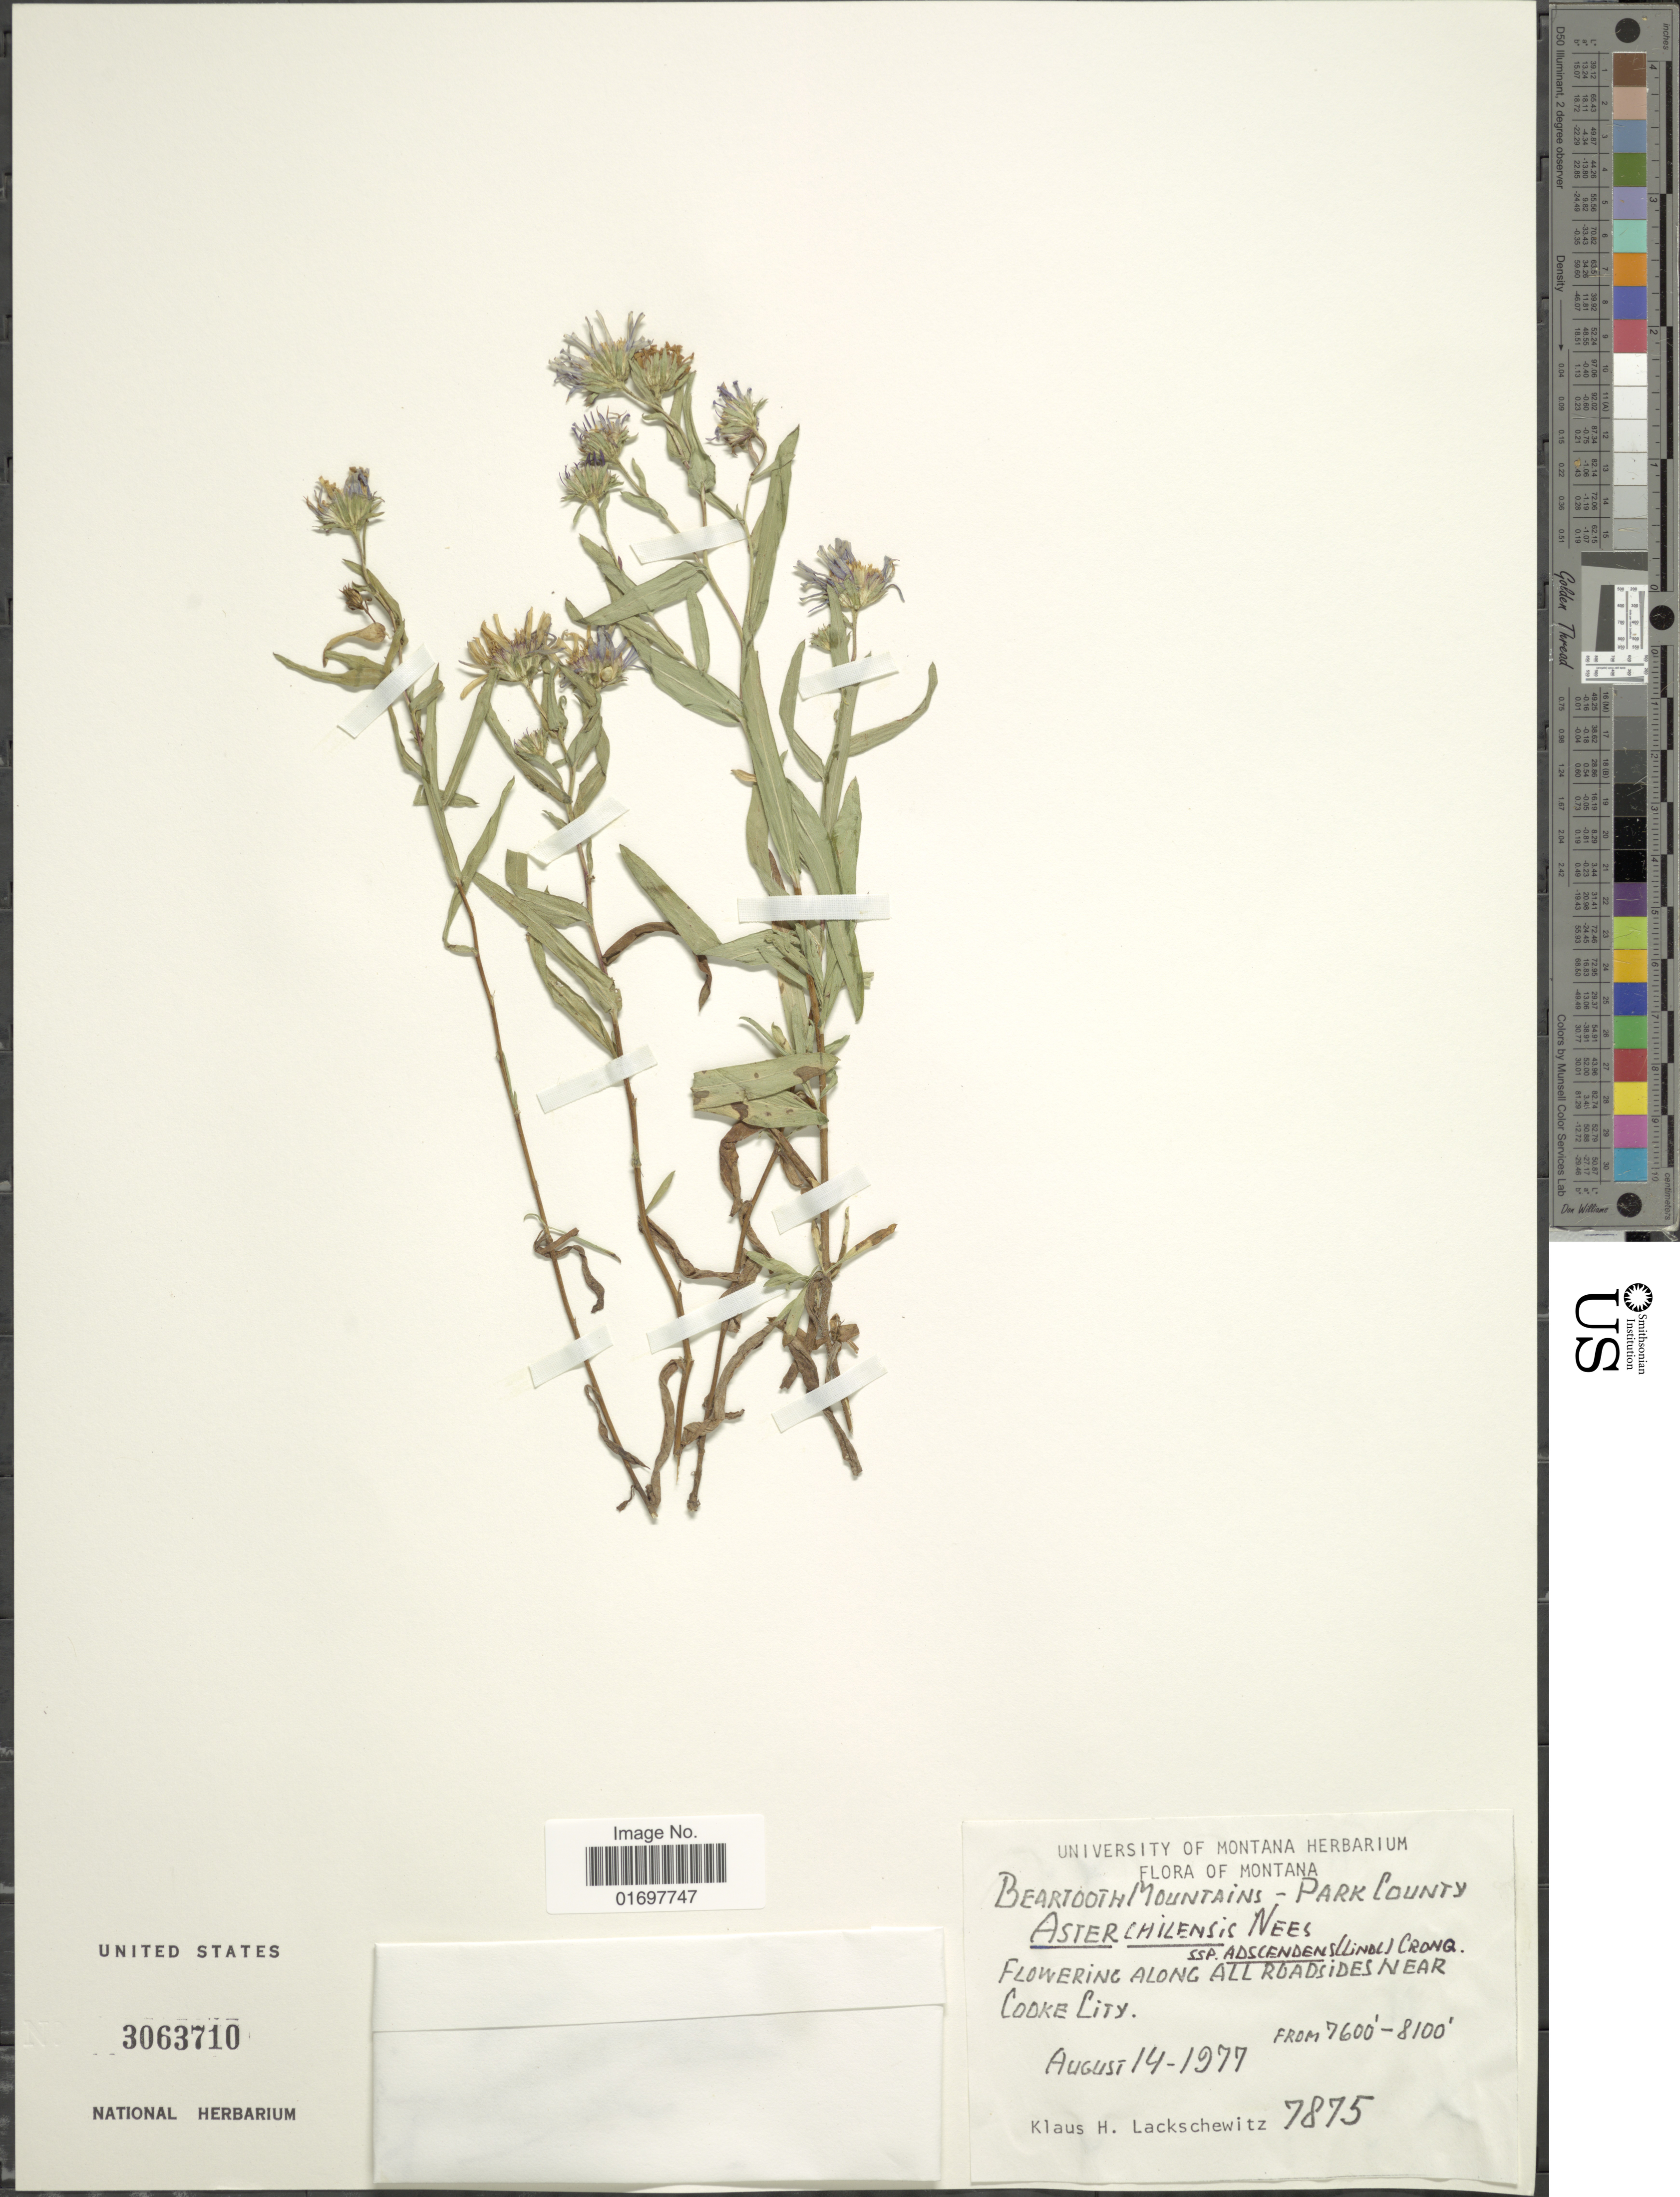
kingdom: Plantae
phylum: Tracheophyta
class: Magnoliopsida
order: Asterales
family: Asteraceae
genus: Symphyotrichum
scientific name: Symphyotrichum chilense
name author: (Nees) G.L. Nesom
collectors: K. Lackschewitz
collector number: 7875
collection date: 1977-08-14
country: United States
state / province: Montana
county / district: Silver Bow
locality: Along all roadsides near Cooke City.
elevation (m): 2316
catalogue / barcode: US 3063710